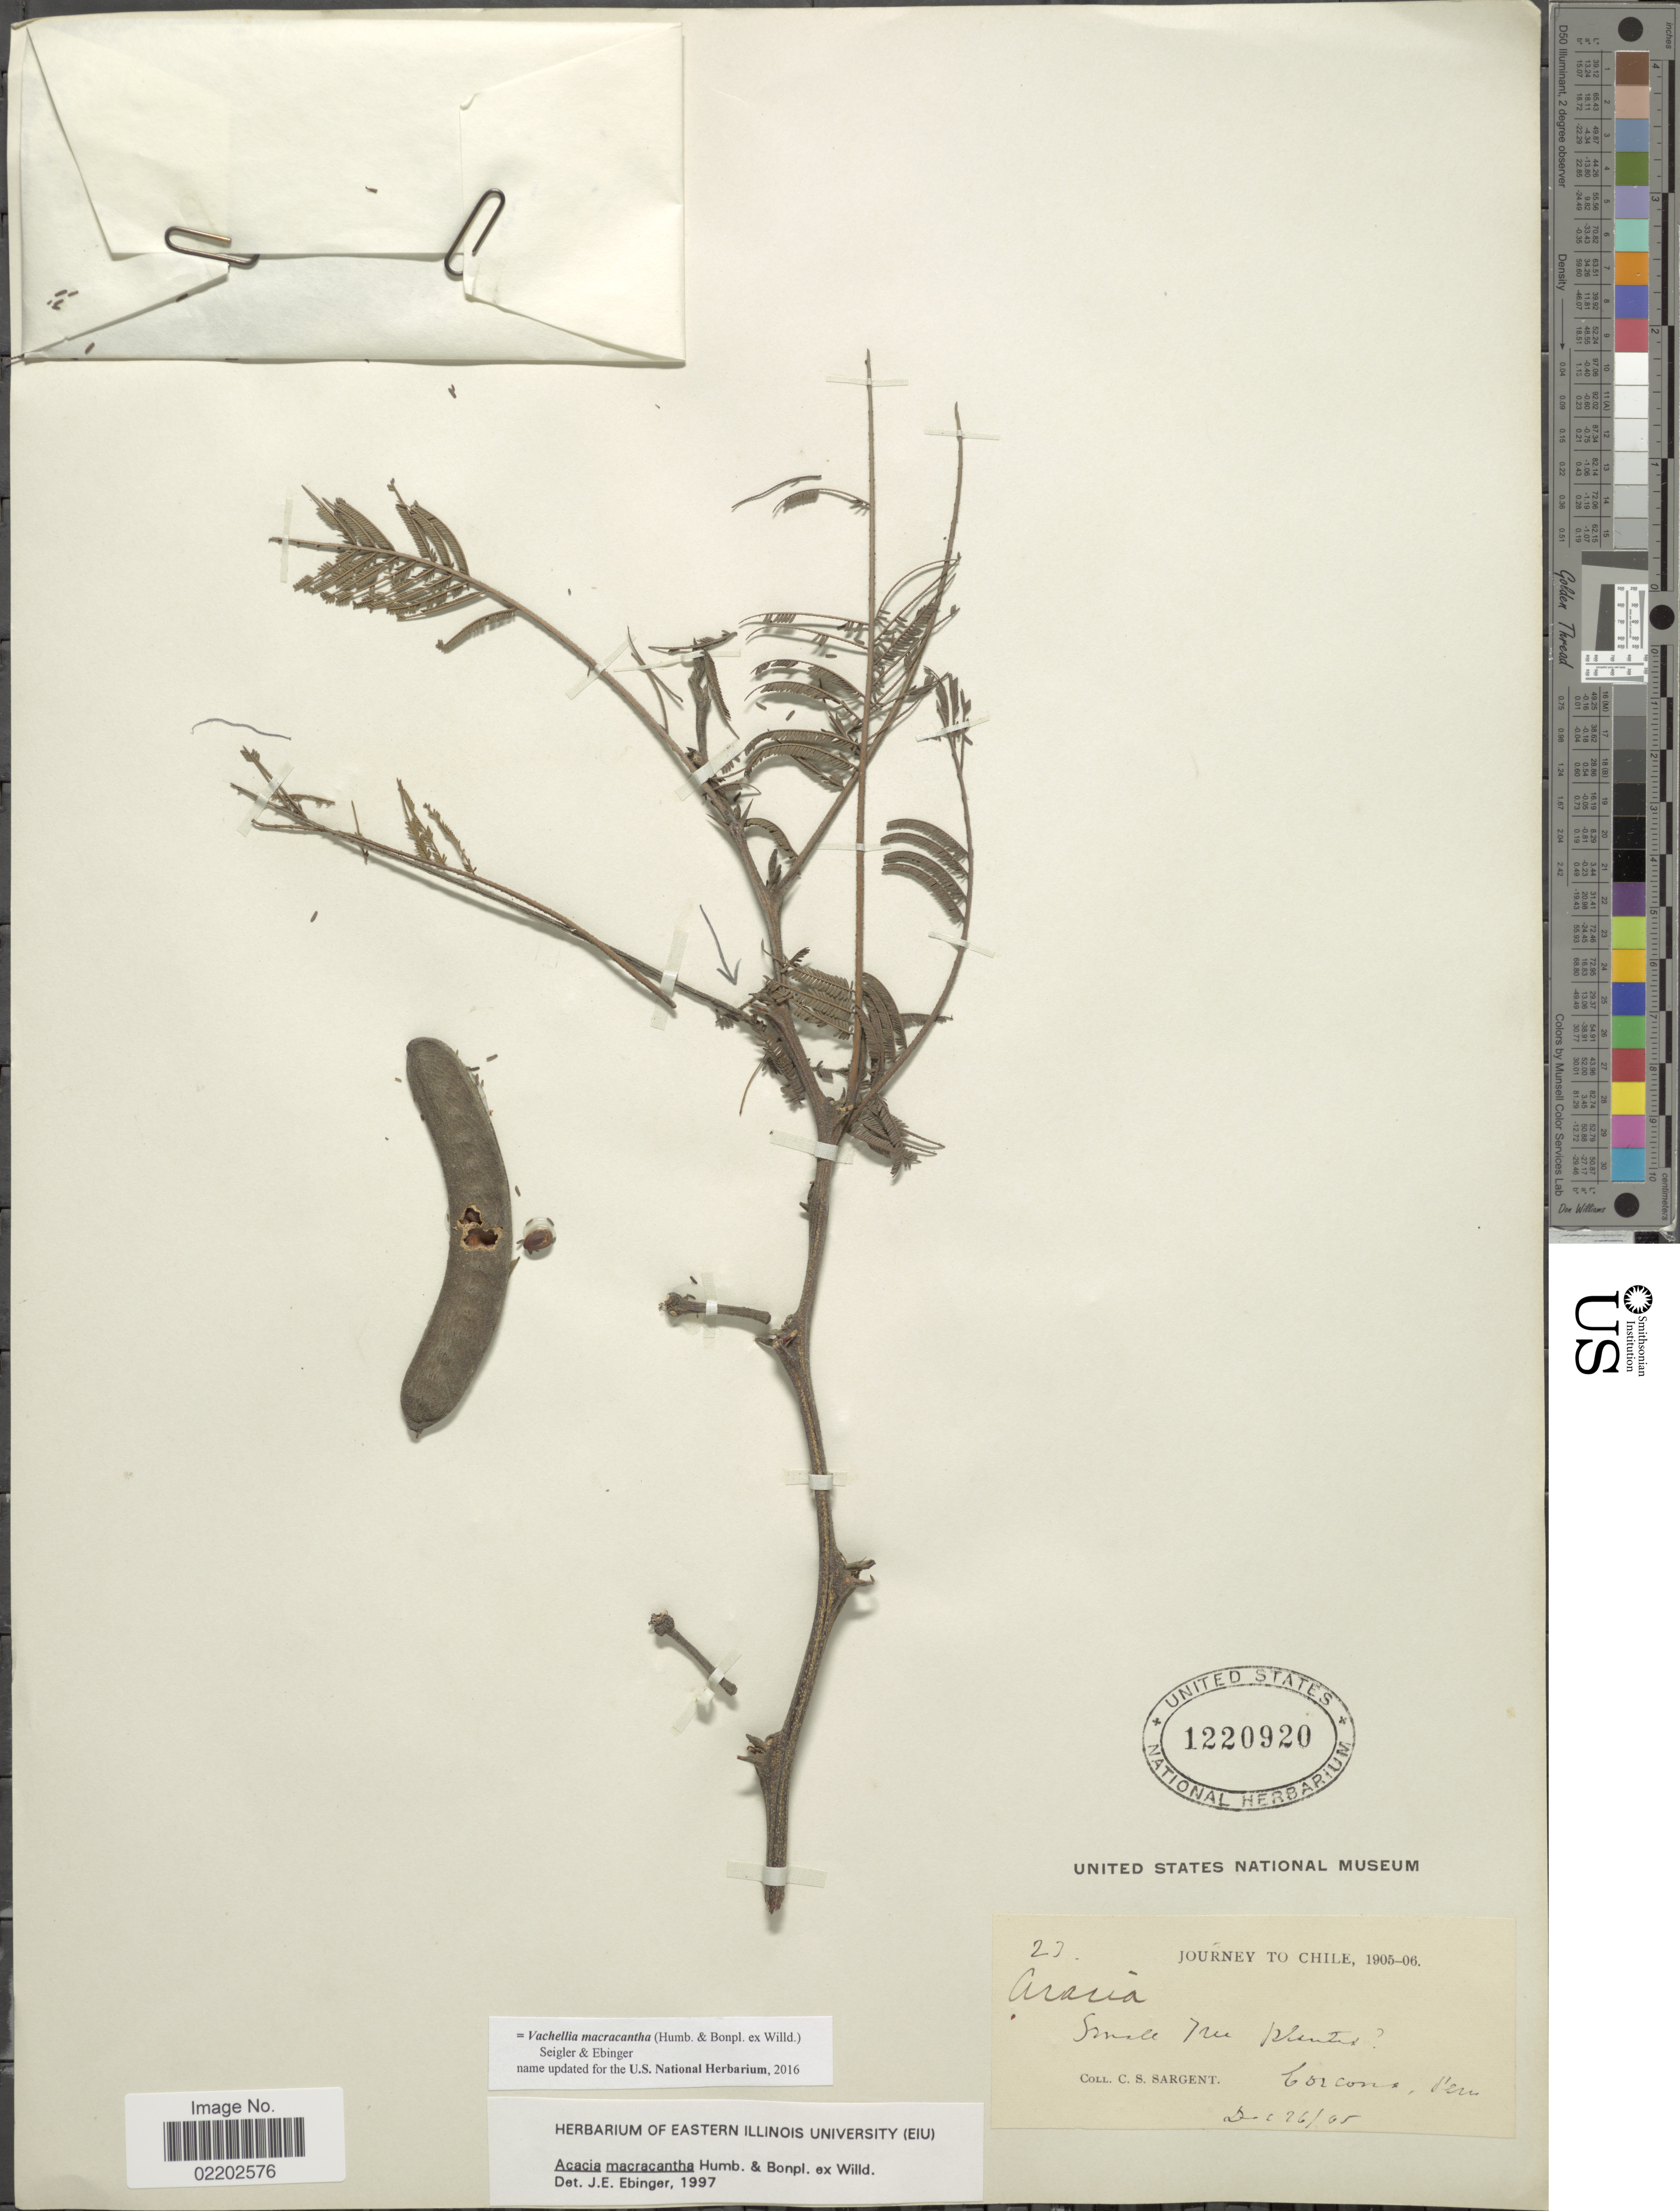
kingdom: Plantae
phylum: Tracheophyta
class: Magnoliopsida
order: Fabales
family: Fabaceae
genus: Vachellia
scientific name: Vachellia macracantha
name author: (Humb. & Bonpl. ex Willd.) Seigler & Ebinger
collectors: C. S. Sargent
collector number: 23*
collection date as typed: Transcribed d/m/y: 26/12/05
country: Chile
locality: Concón.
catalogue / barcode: US 1220920